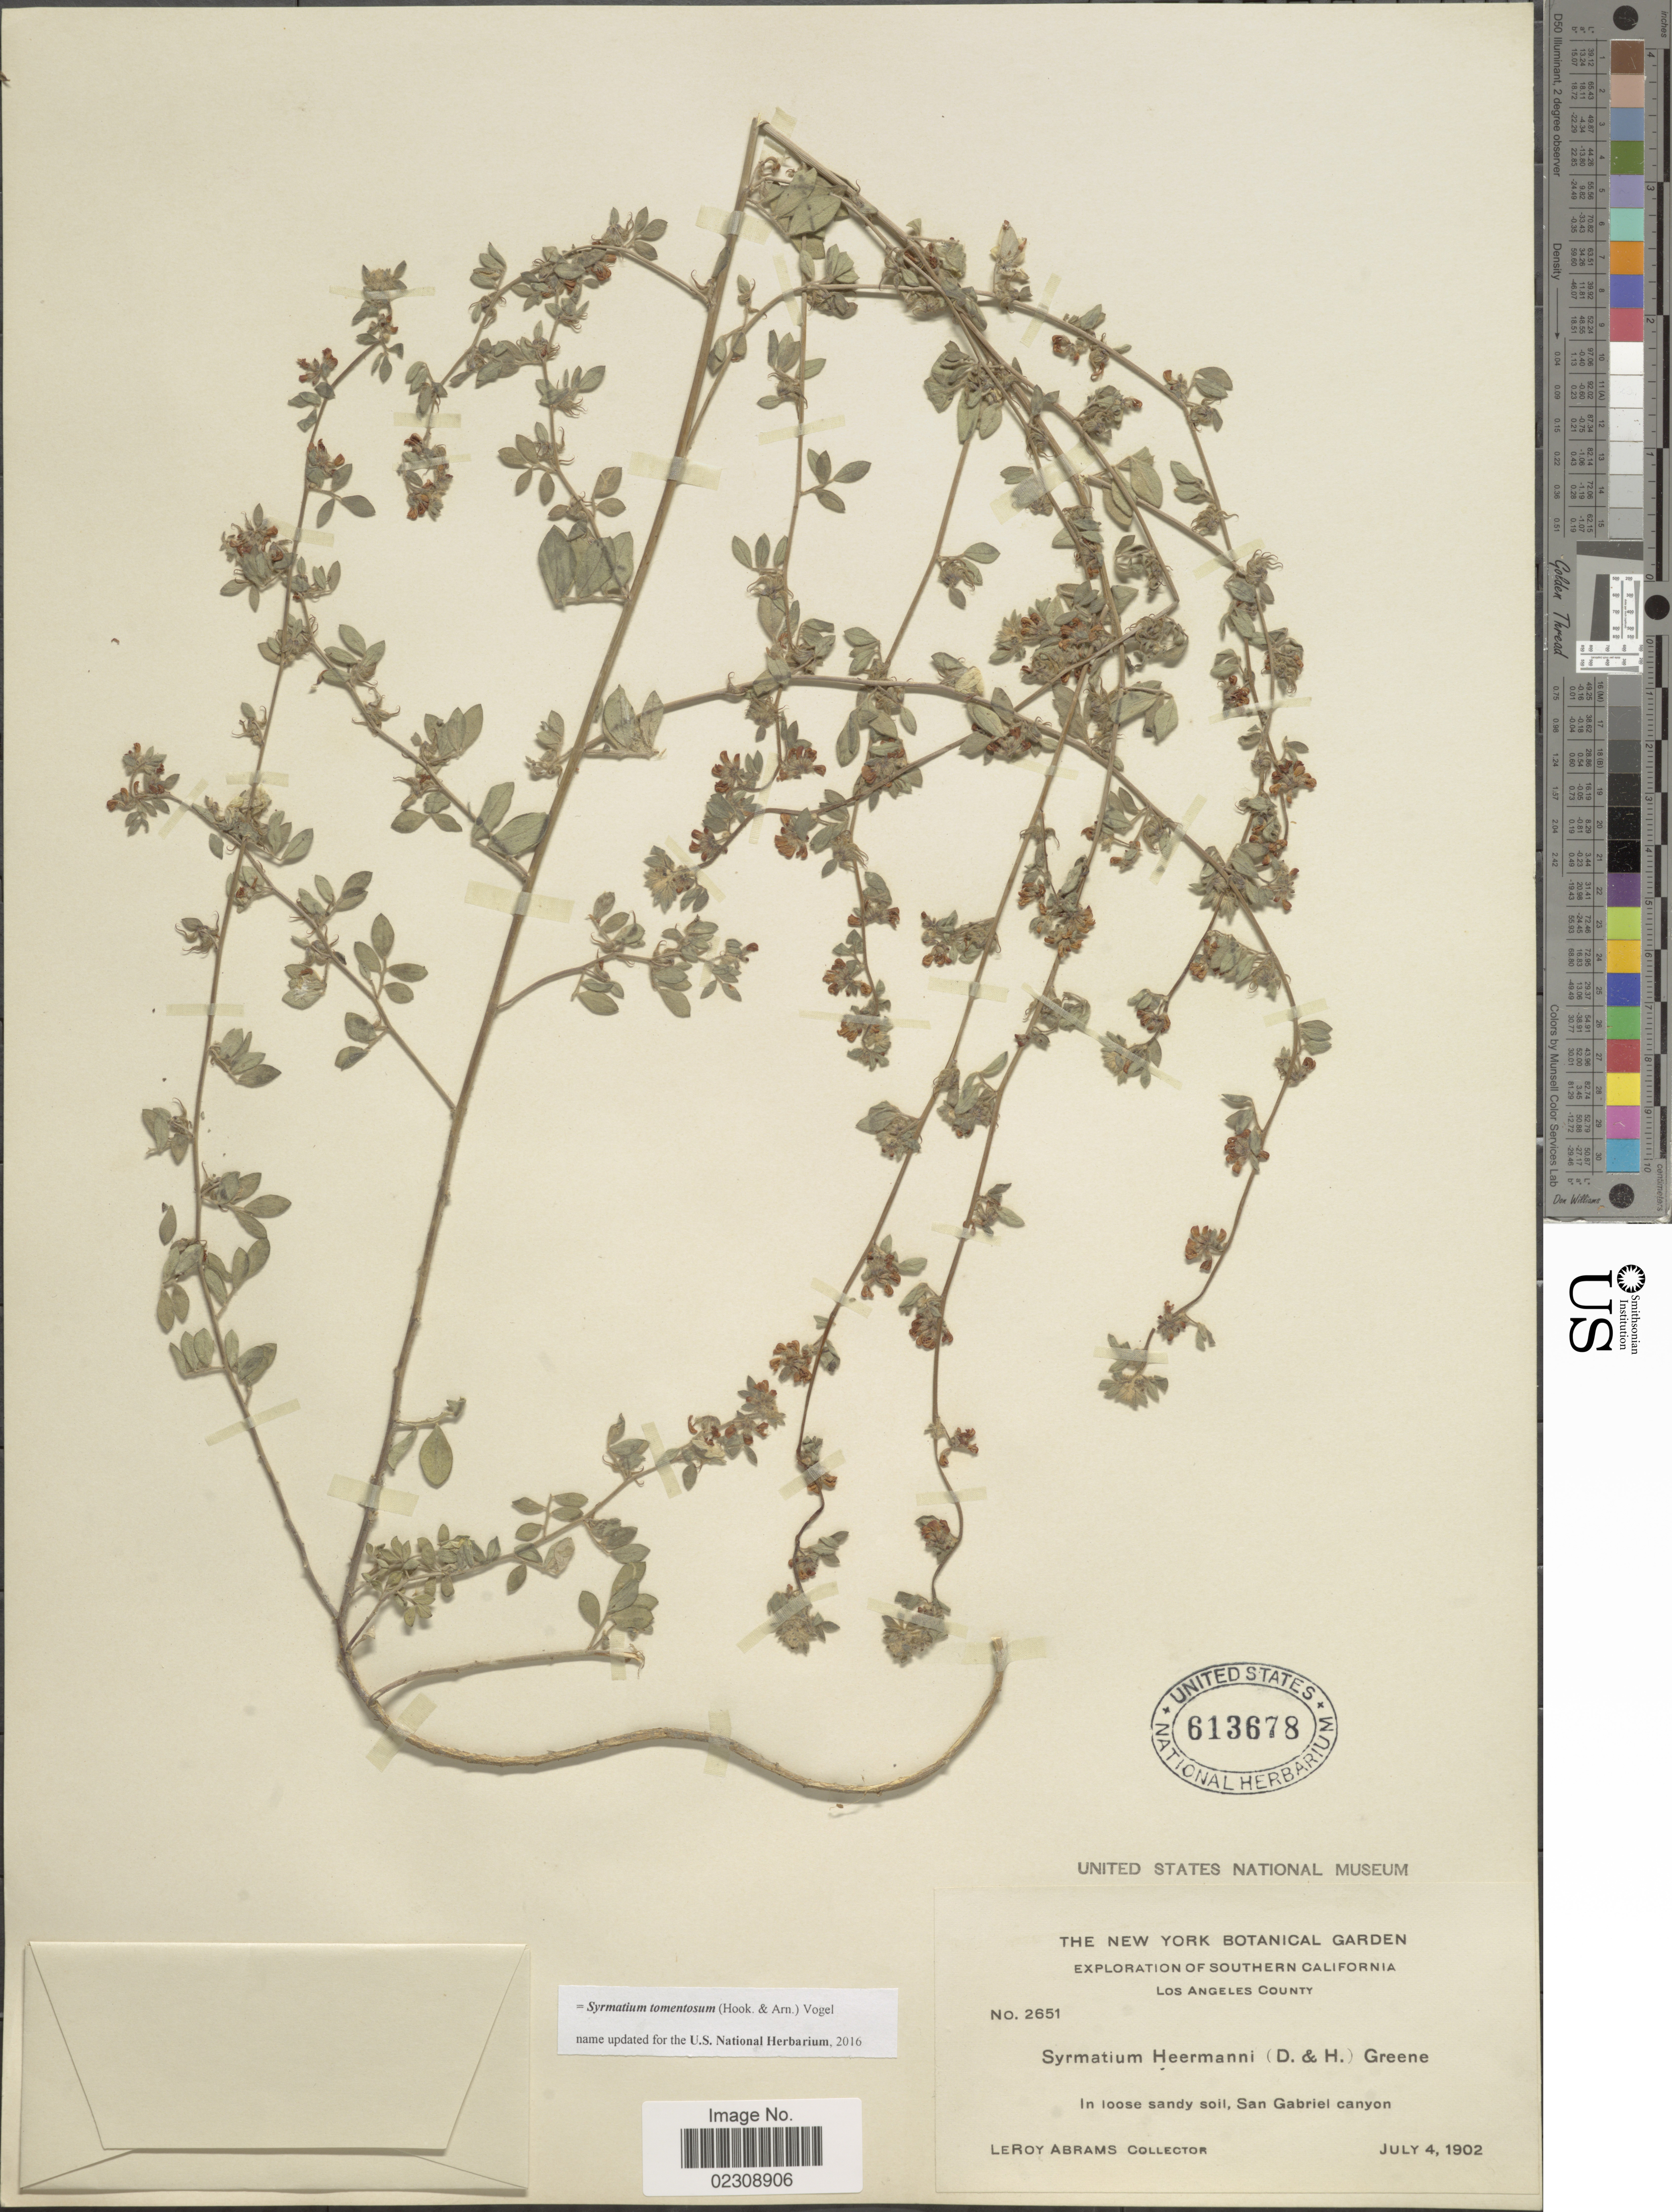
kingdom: Plantae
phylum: Tracheophyta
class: Magnoliopsida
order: Fabales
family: Fabaceae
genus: Syrmatium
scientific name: Syrmatium tomentosum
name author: (Hook. & Arn.) Vogel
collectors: L. Abrams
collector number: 2651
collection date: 1902-07-04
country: United States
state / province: California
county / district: Los Angeles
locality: Southern California. Los Angeles County. San Gabriel canyon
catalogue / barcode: US 613678